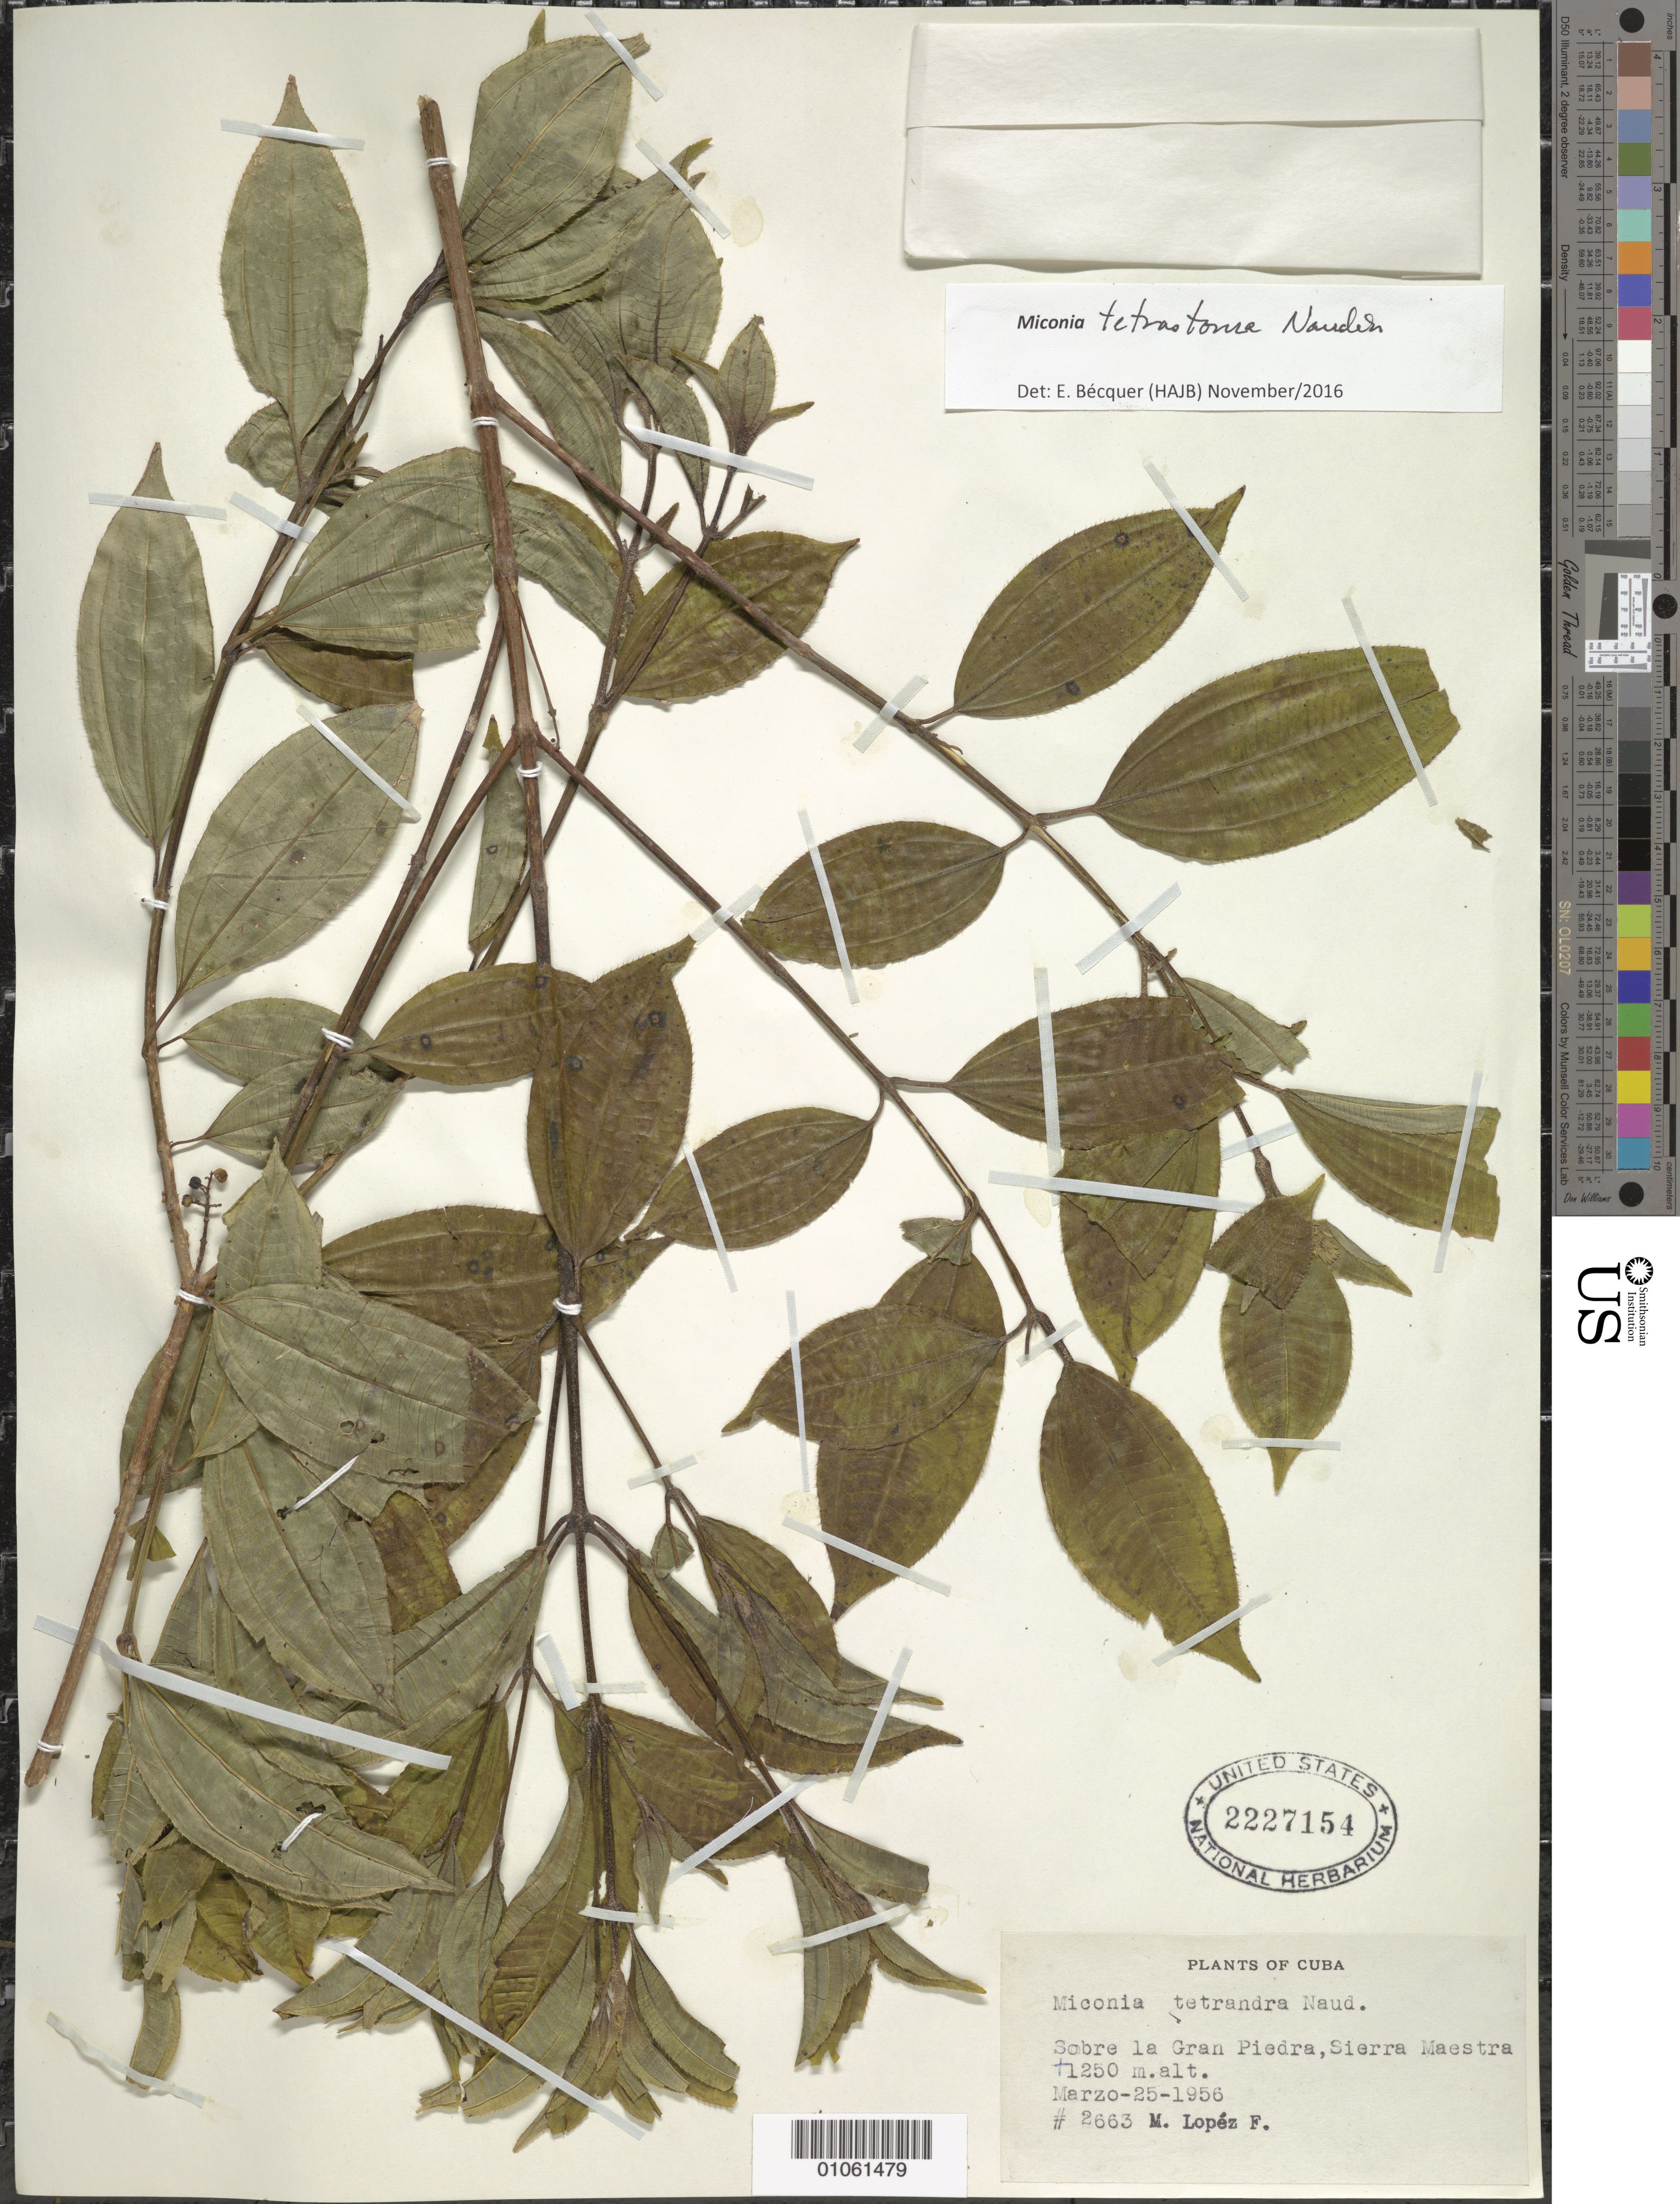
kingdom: Plantae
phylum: Tracheophyta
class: Magnoliopsida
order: Myrtales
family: Melastomataceae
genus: Miconia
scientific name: Miconia tetrastoma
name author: Naudin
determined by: Bécquer Granados, E. R., (HAJB)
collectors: M. López Figueiras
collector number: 2663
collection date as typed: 25 Mar 1956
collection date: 1956-03-25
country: Cuba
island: Cuba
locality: Sierra Maestra, La Gran Piedra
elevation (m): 1250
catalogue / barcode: US 2227154